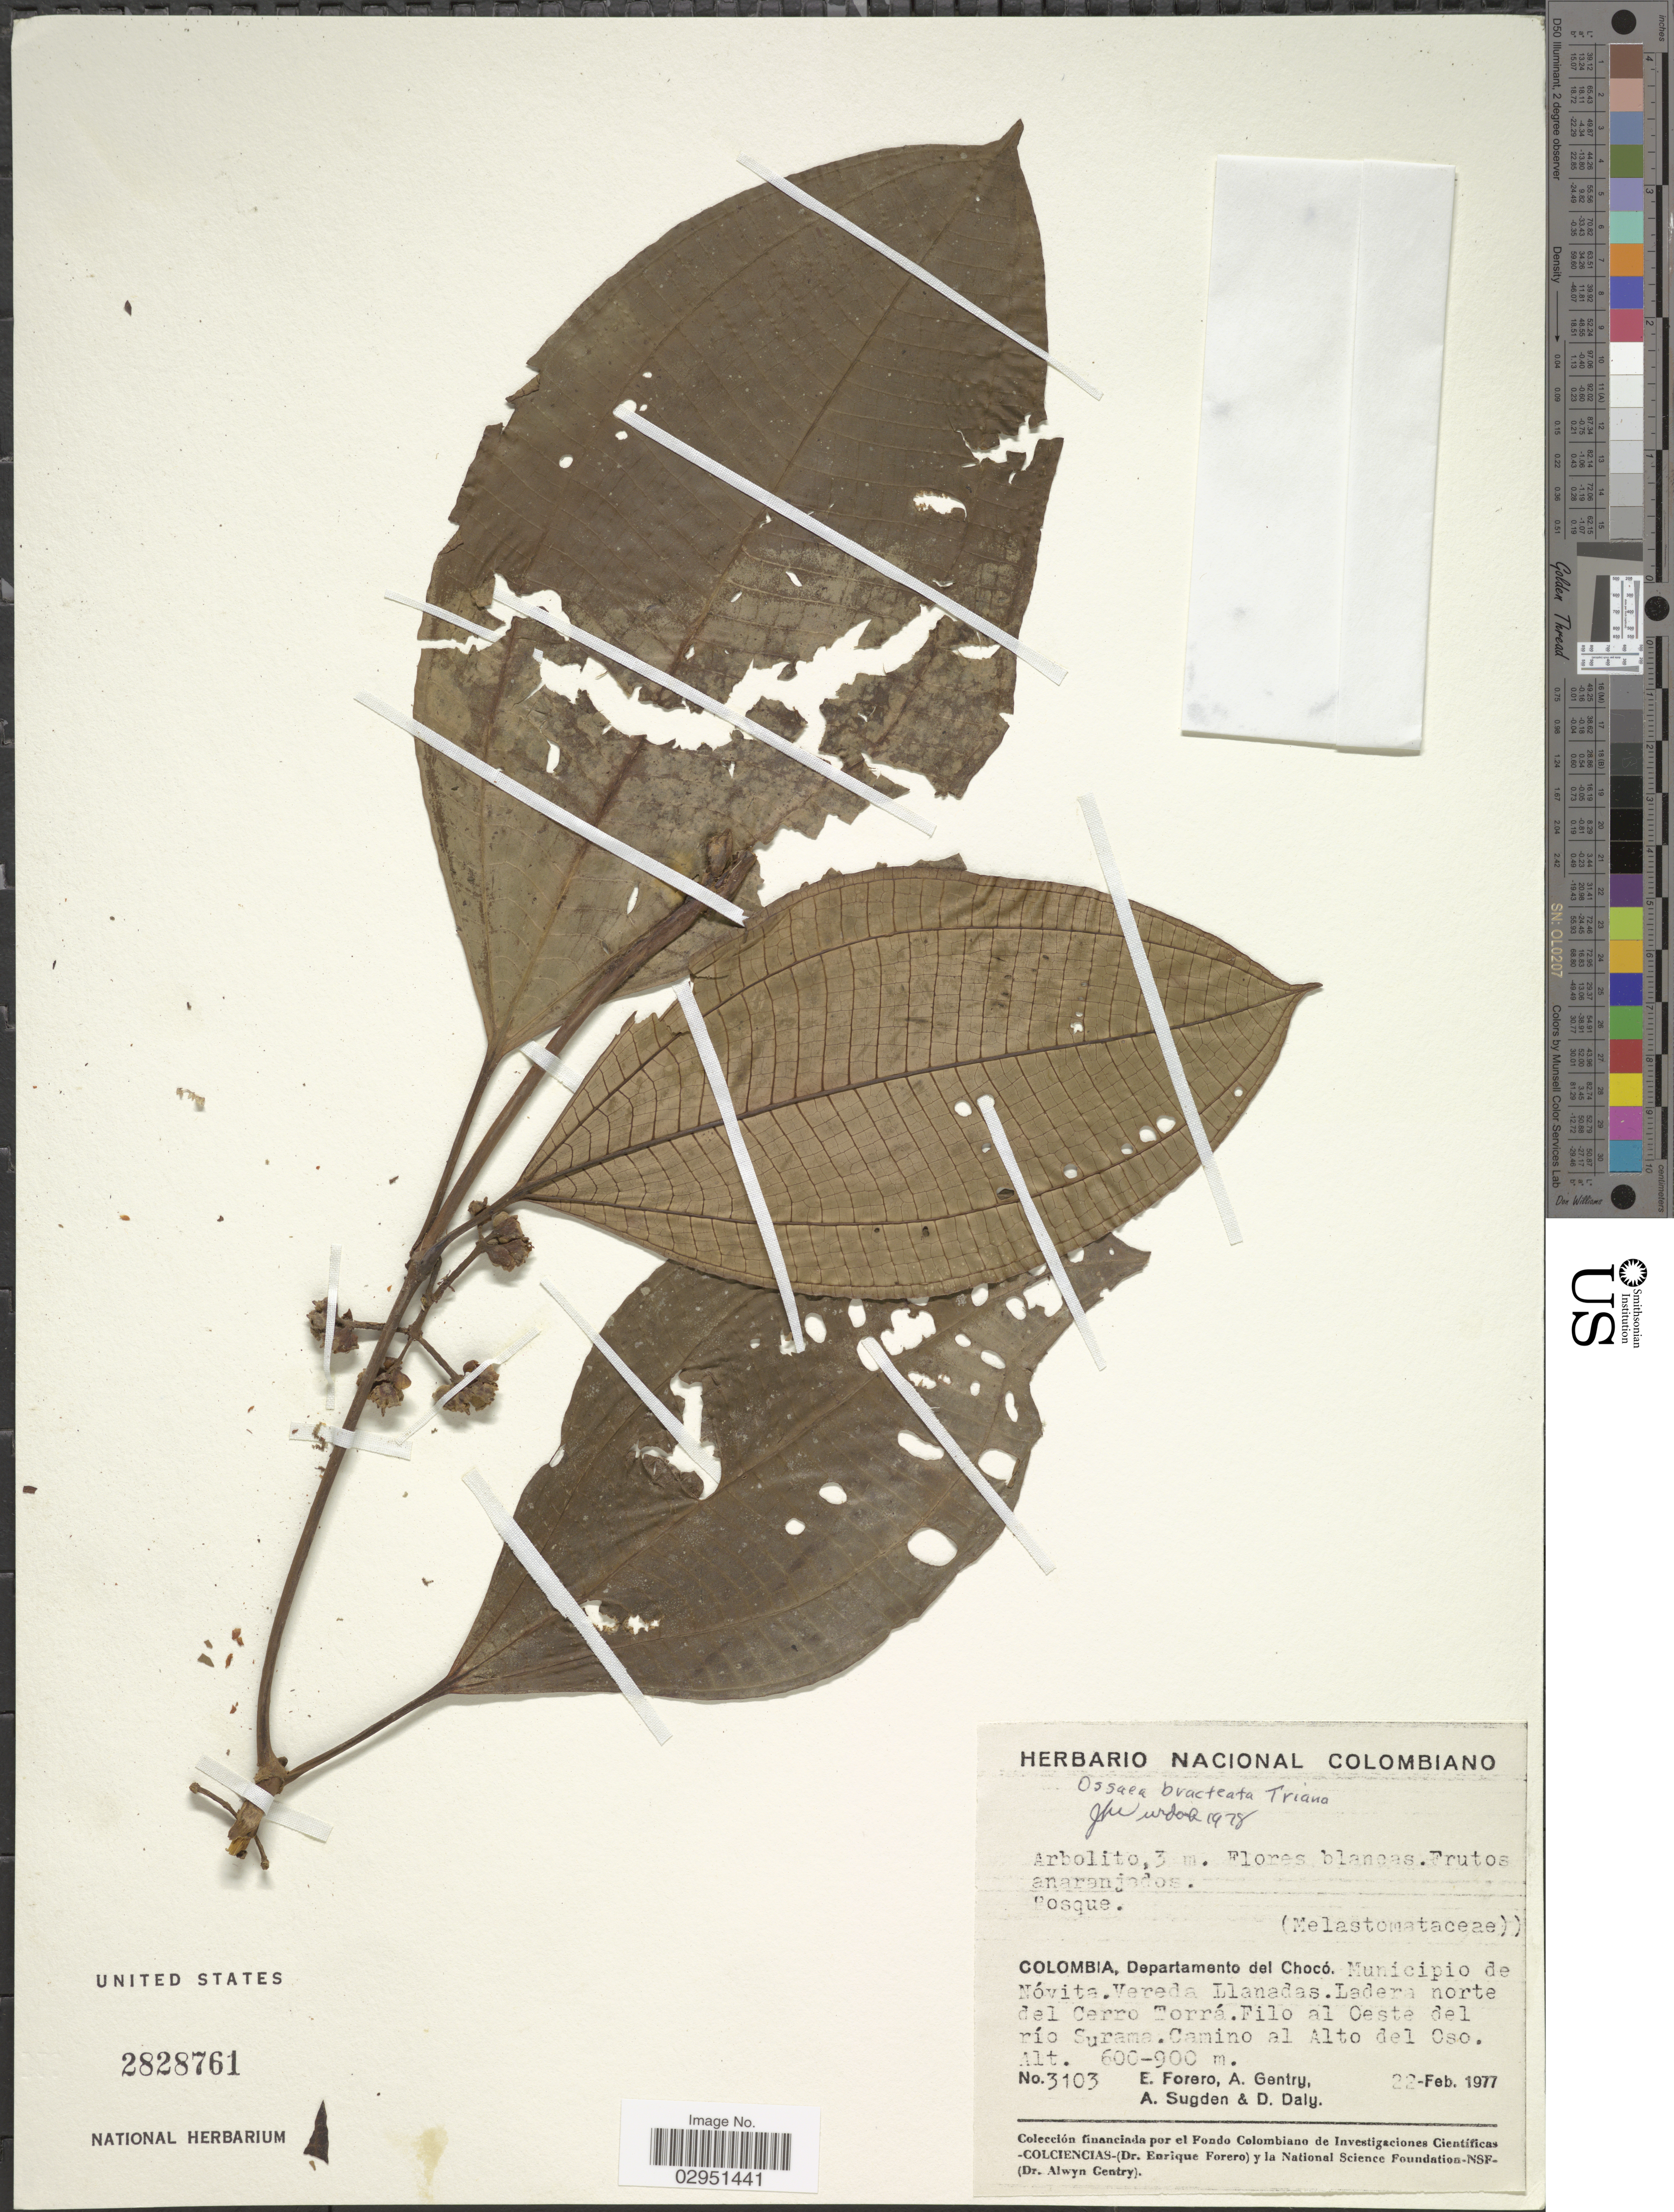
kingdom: Plantae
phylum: Tracheophyta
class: Magnoliopsida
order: Myrtales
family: Melastomataceae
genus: Ossaea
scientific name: Ossaea bracteata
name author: Triana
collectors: E. Forero, A. H. Gentry, A. Sugden & D. C. Daly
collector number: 3103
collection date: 1977-02-22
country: Colombia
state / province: Chocó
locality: Departamento del Chocó, Municipio de Nóvita, Vereda Llanadas, Ladera norte del Cerro Torrá, Filo al Oeste del rio Surama, Camino al Alto del Oso.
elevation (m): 600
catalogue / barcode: US 2828761